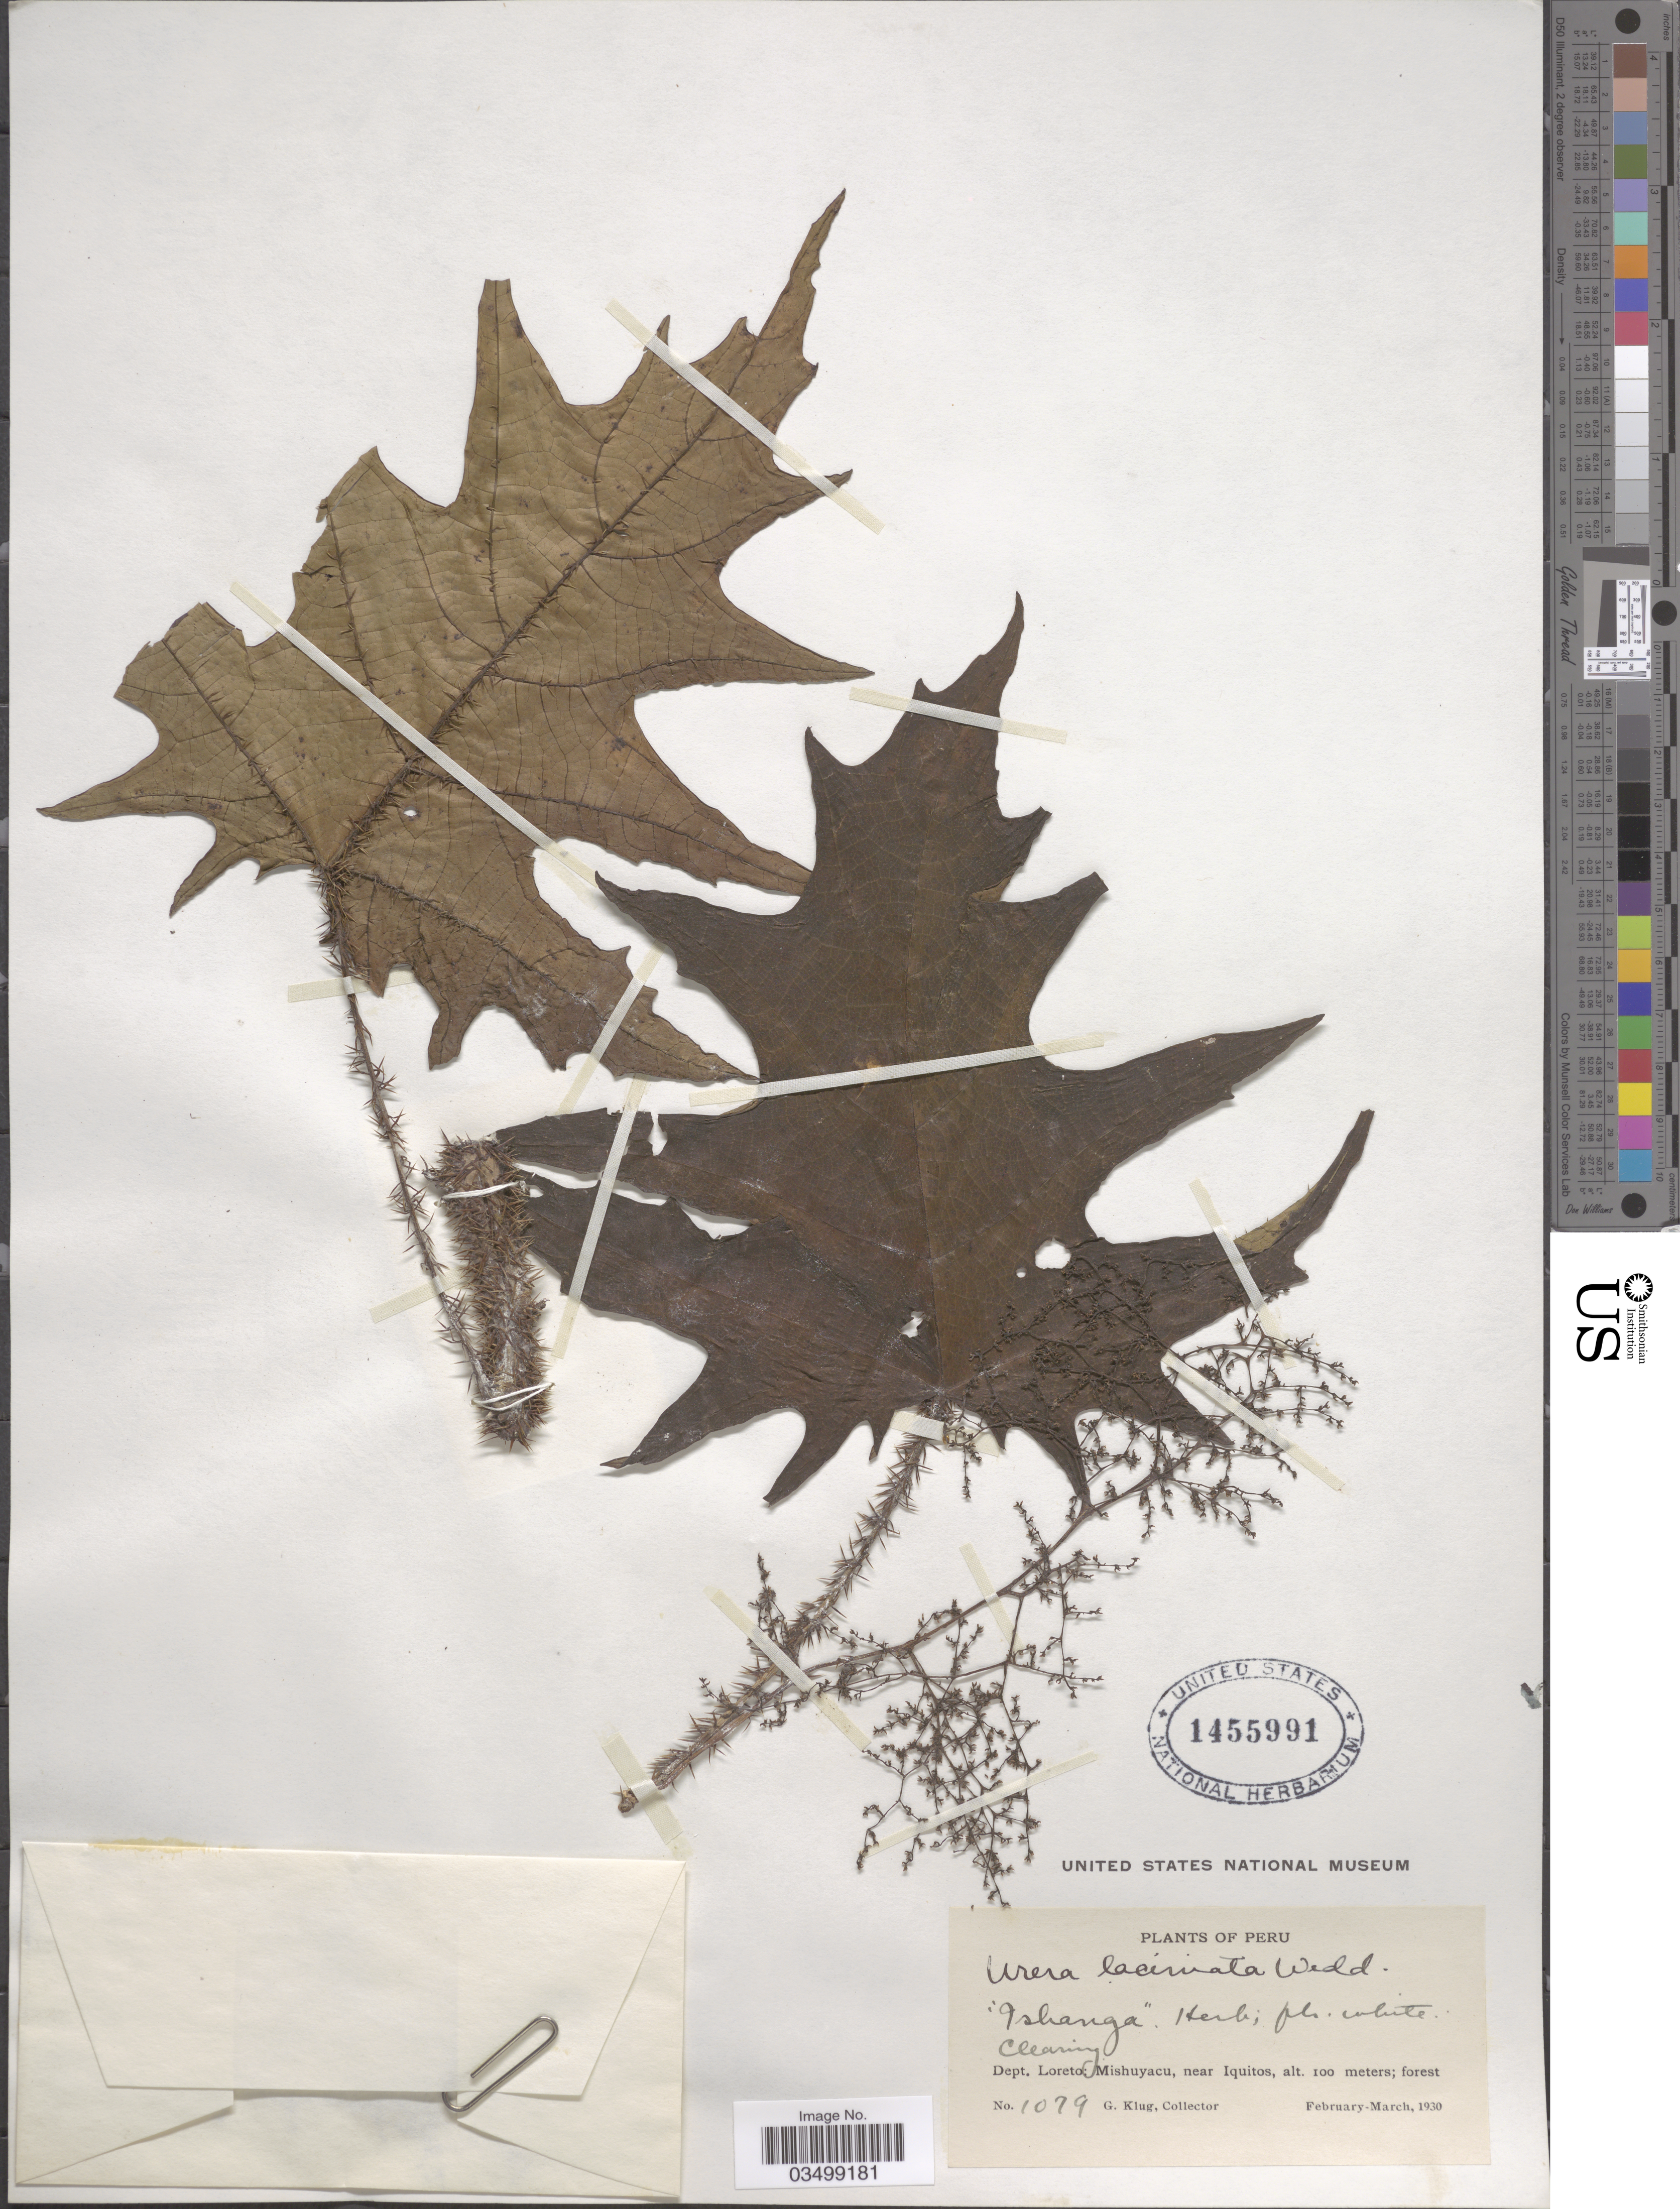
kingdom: Plantae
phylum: Tracheophyta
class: Magnoliopsida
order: Rosales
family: Urticaceae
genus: Urera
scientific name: Urera laciniata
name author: (Gaudich.) Wedd.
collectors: G. Klug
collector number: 1079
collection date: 1930-02/1930-03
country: Peru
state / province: Loreto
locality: Dept. Loreto: Mishuyacu, near Iquitos.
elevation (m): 100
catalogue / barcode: US 1455991